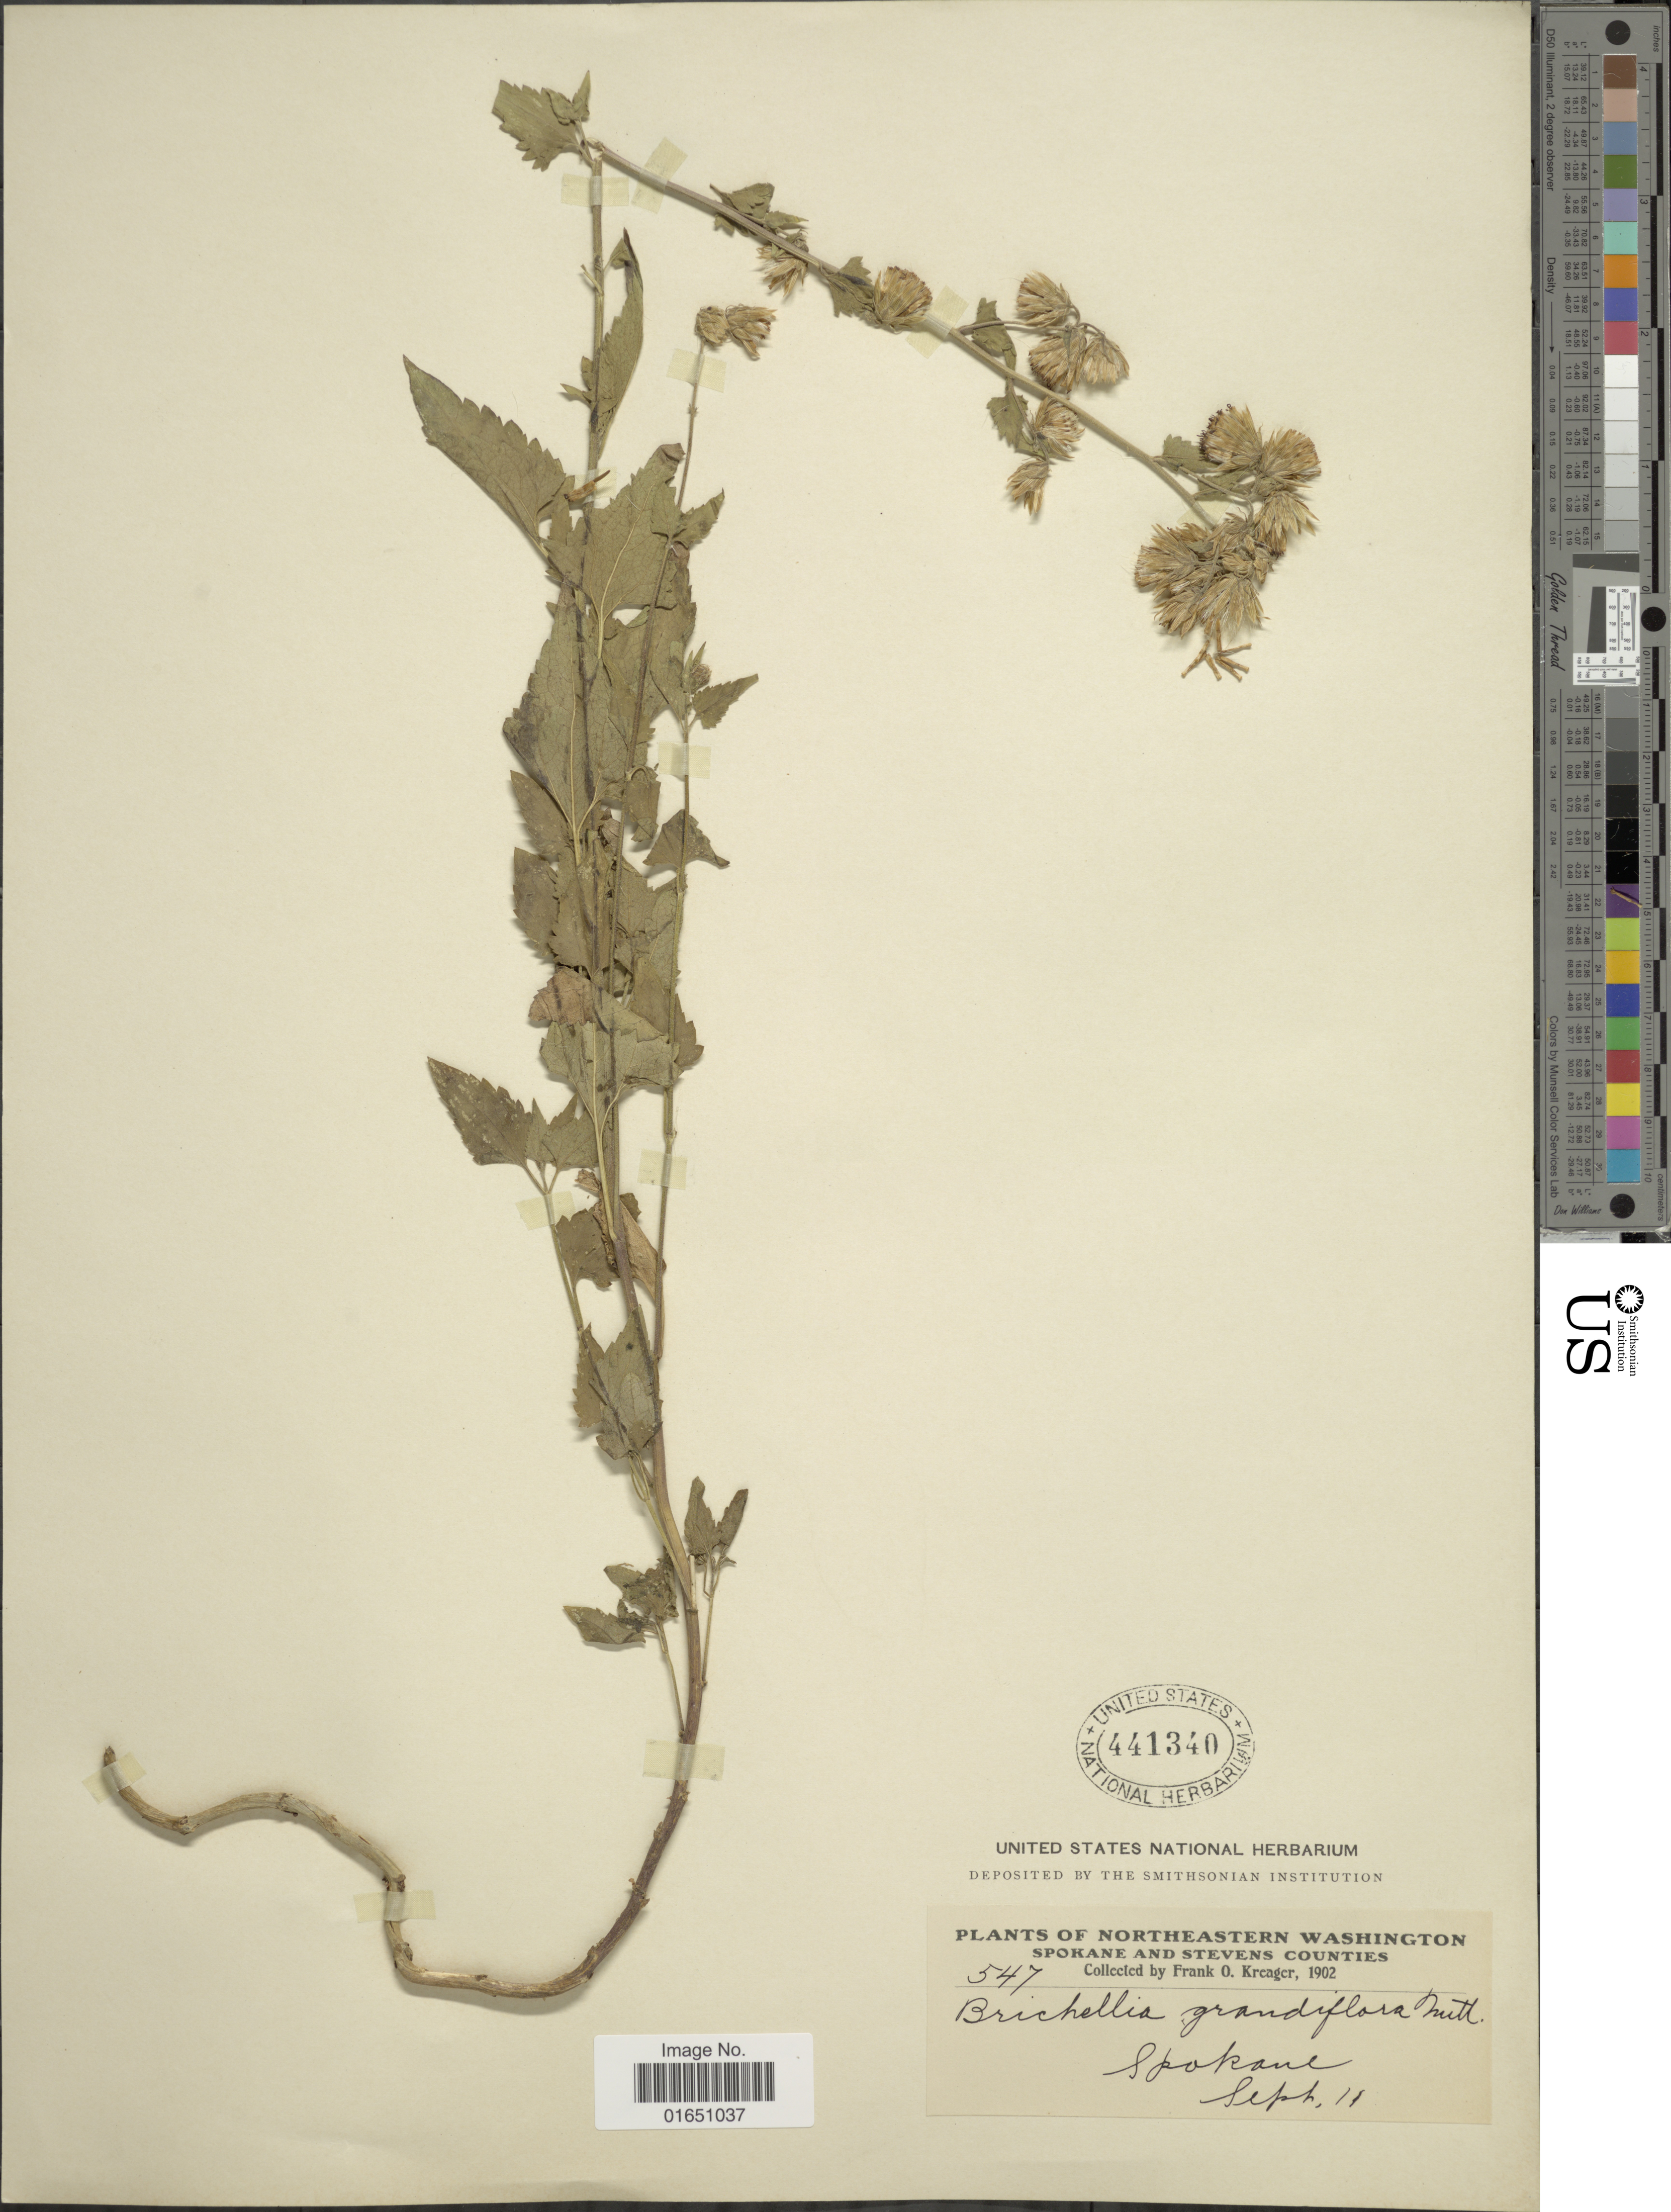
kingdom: Plantae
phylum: Tracheophyta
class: Magnoliopsida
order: Asterales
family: Asteraceae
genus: Brickellia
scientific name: Brickellia grandiflora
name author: (Hook.) Nutt.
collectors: F. Kreager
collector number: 547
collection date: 1902-09-11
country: United States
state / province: Washington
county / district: Spokane / Stevens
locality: Northeastern Washington, Spokane and Stevens Counties. Spokane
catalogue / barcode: US 441340